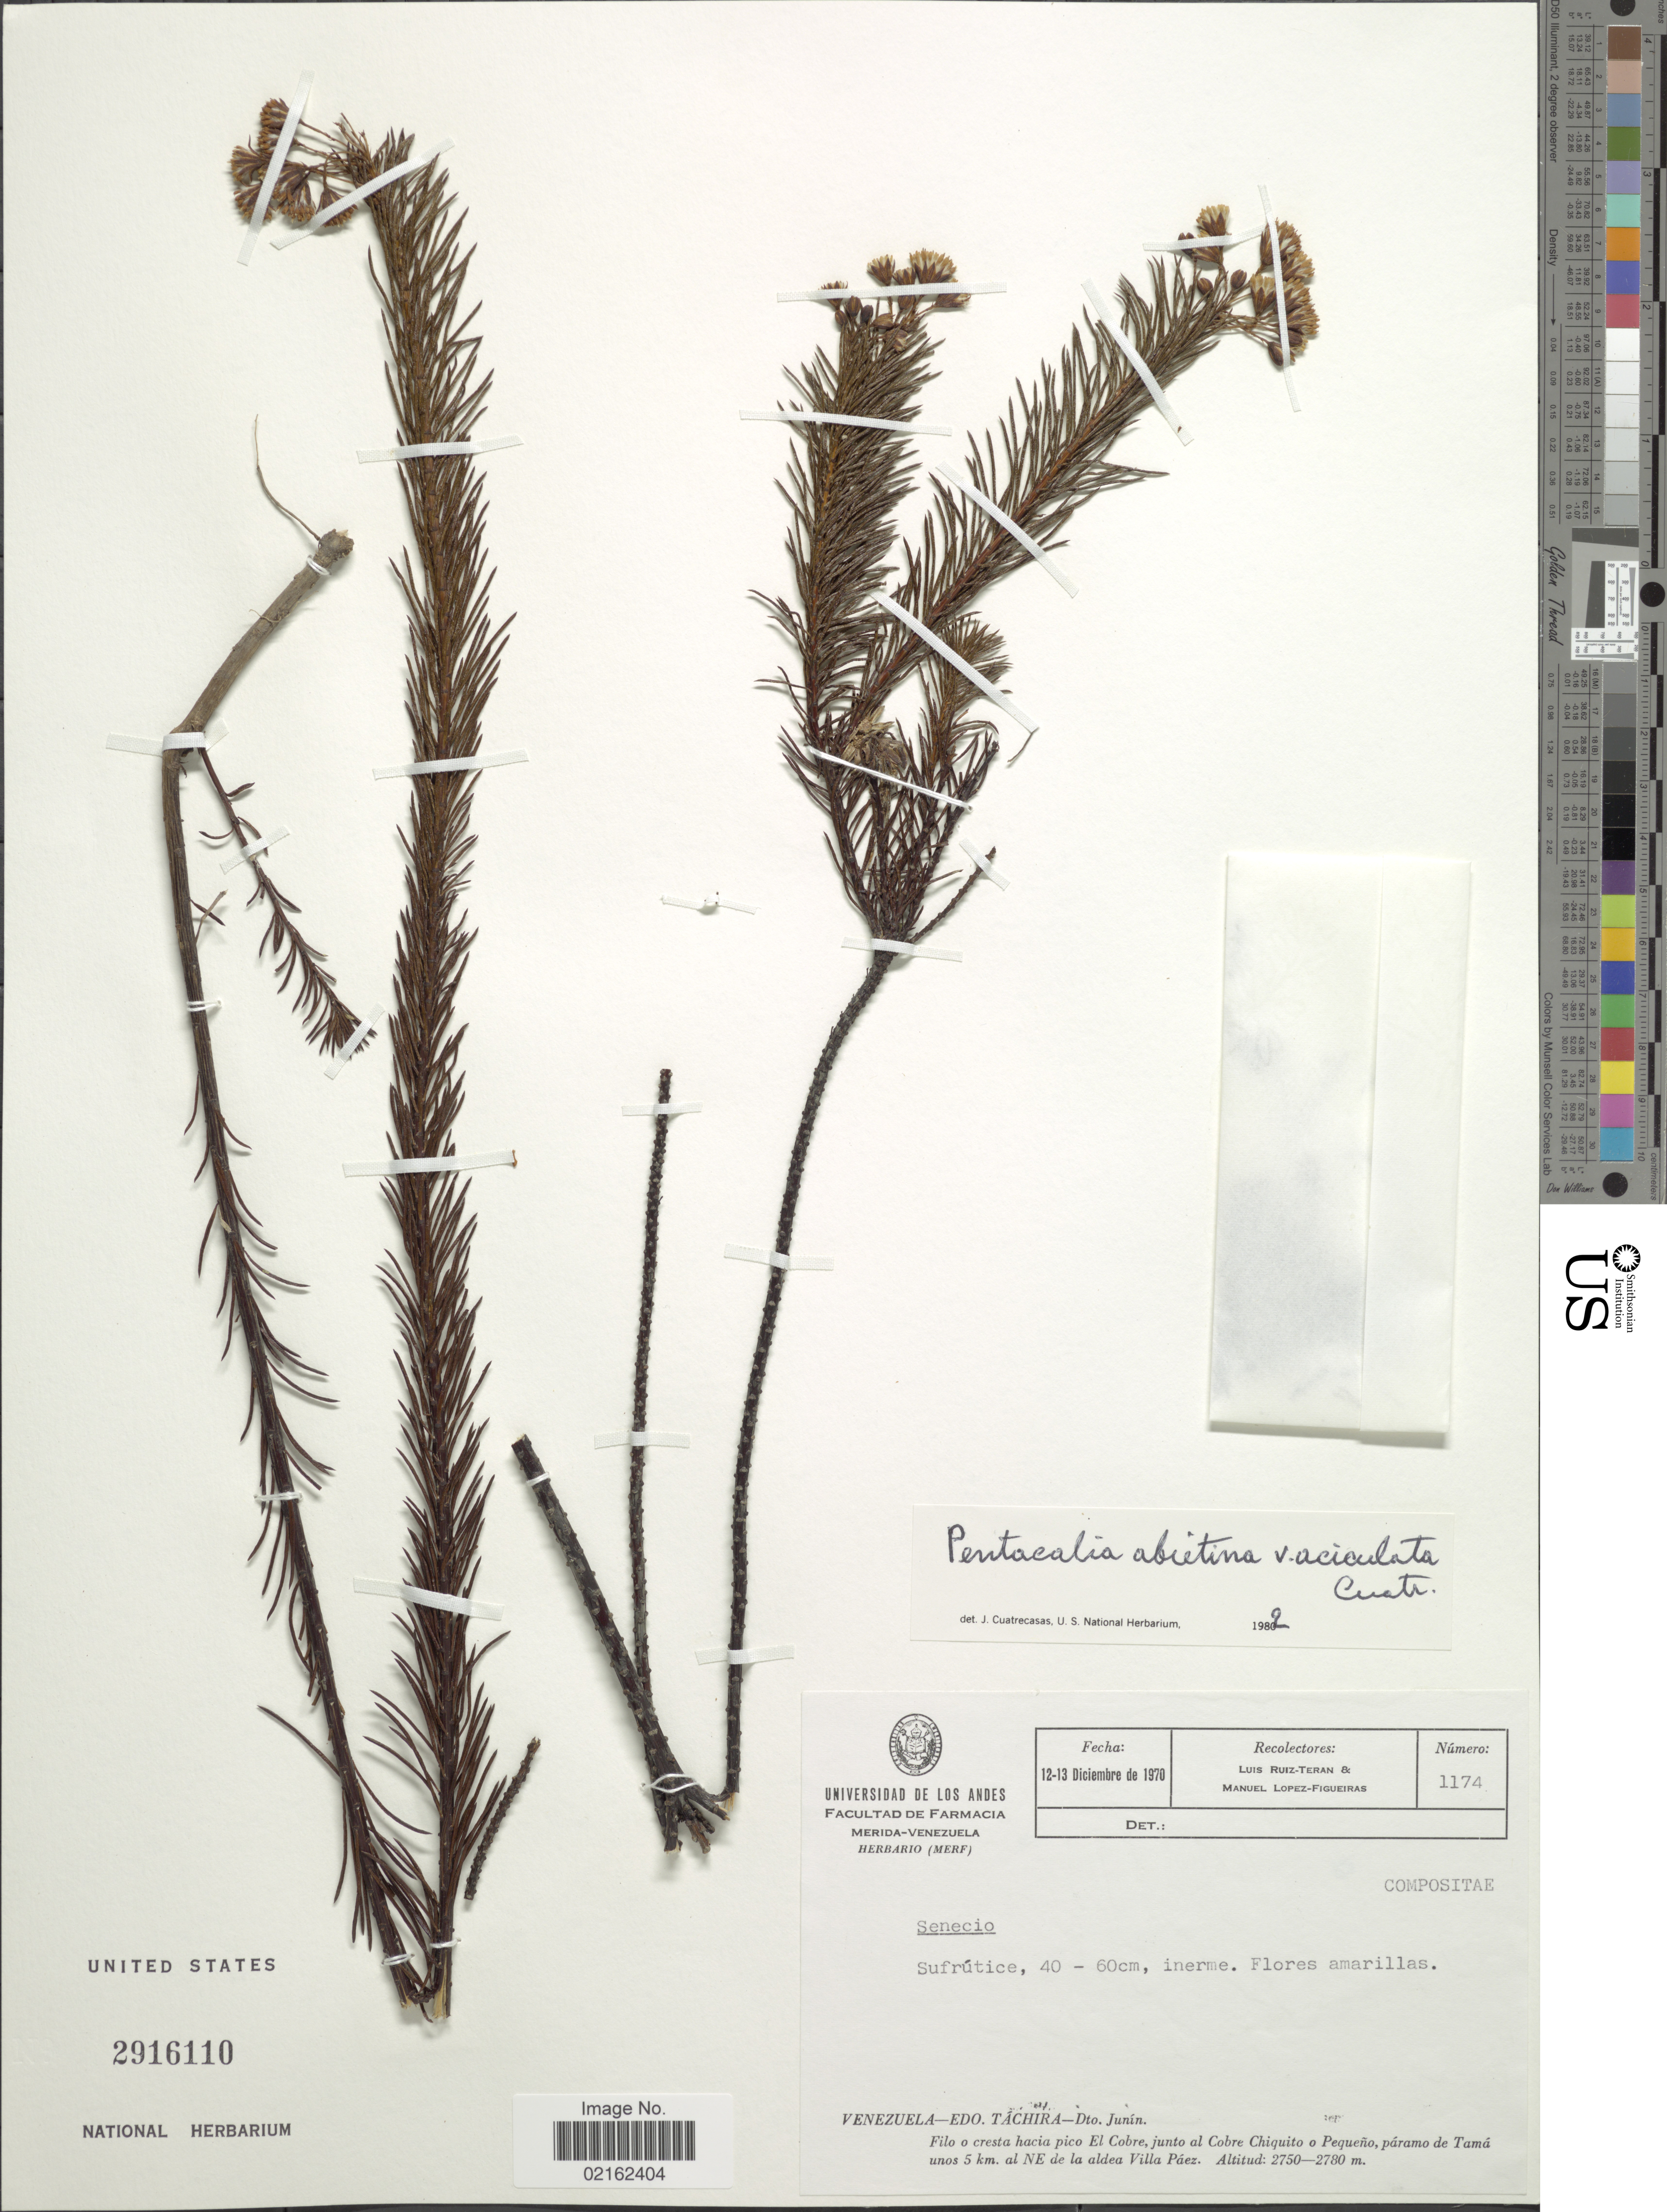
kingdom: Plantae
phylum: Tracheophyta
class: Magnoliopsida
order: Asterales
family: Asteraceae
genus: Pentacalia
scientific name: Pentacalia abietina var. aciculata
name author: (Cuatrec.) Cuatrec.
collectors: L. Teran & M. Lopéz-F.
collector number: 1174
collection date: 1970-12-12/1970-12-13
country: Venezuela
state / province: Tachira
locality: Dto. Junin, hacia pico El Cobre, junto al Cobre Chiquito o Pequeno, paramo de Tama, unos 5 km al NE de la aldea Villa Paez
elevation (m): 2750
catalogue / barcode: US 2916110